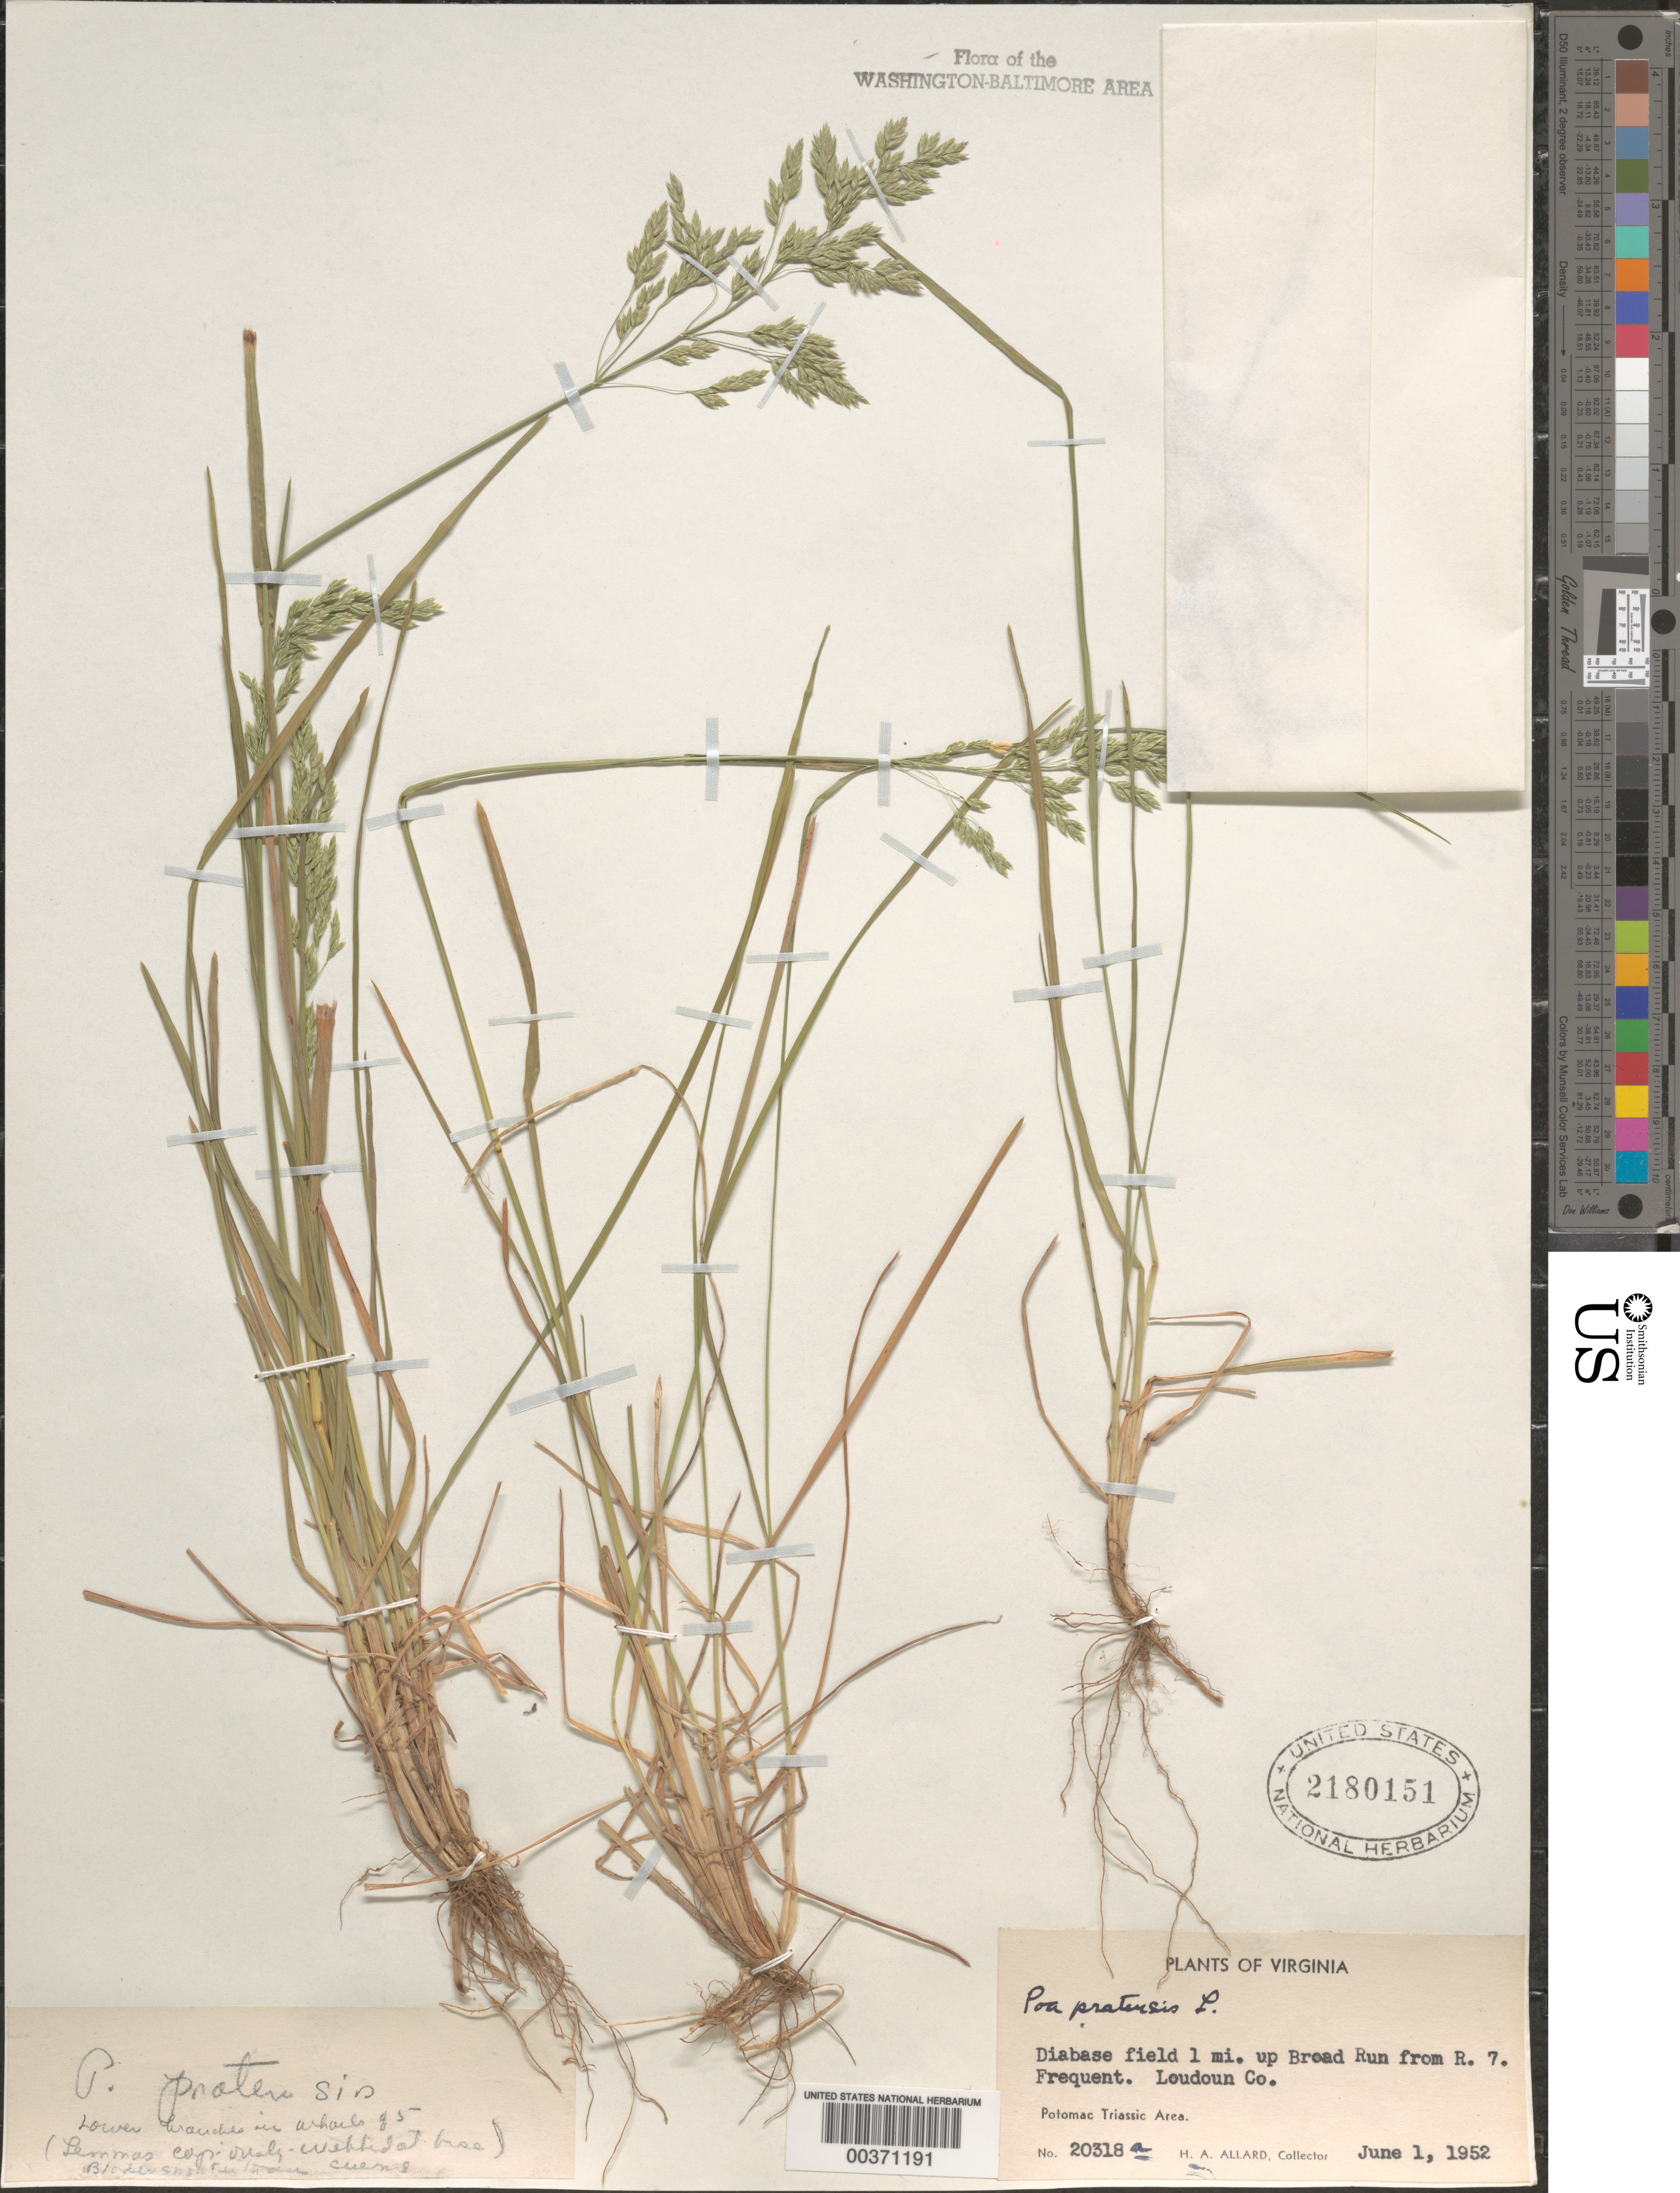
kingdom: Plantae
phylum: Tracheophyta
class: Liliopsida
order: Poales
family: Poaceae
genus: Poa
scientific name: Poa pratensis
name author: L.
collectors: H. A. Allard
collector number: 20318A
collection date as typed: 01 Jun 1952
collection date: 1952-06-01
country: United States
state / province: Virginia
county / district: Loudoun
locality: Upstream from Route 7 on Broad Run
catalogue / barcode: US 2180151